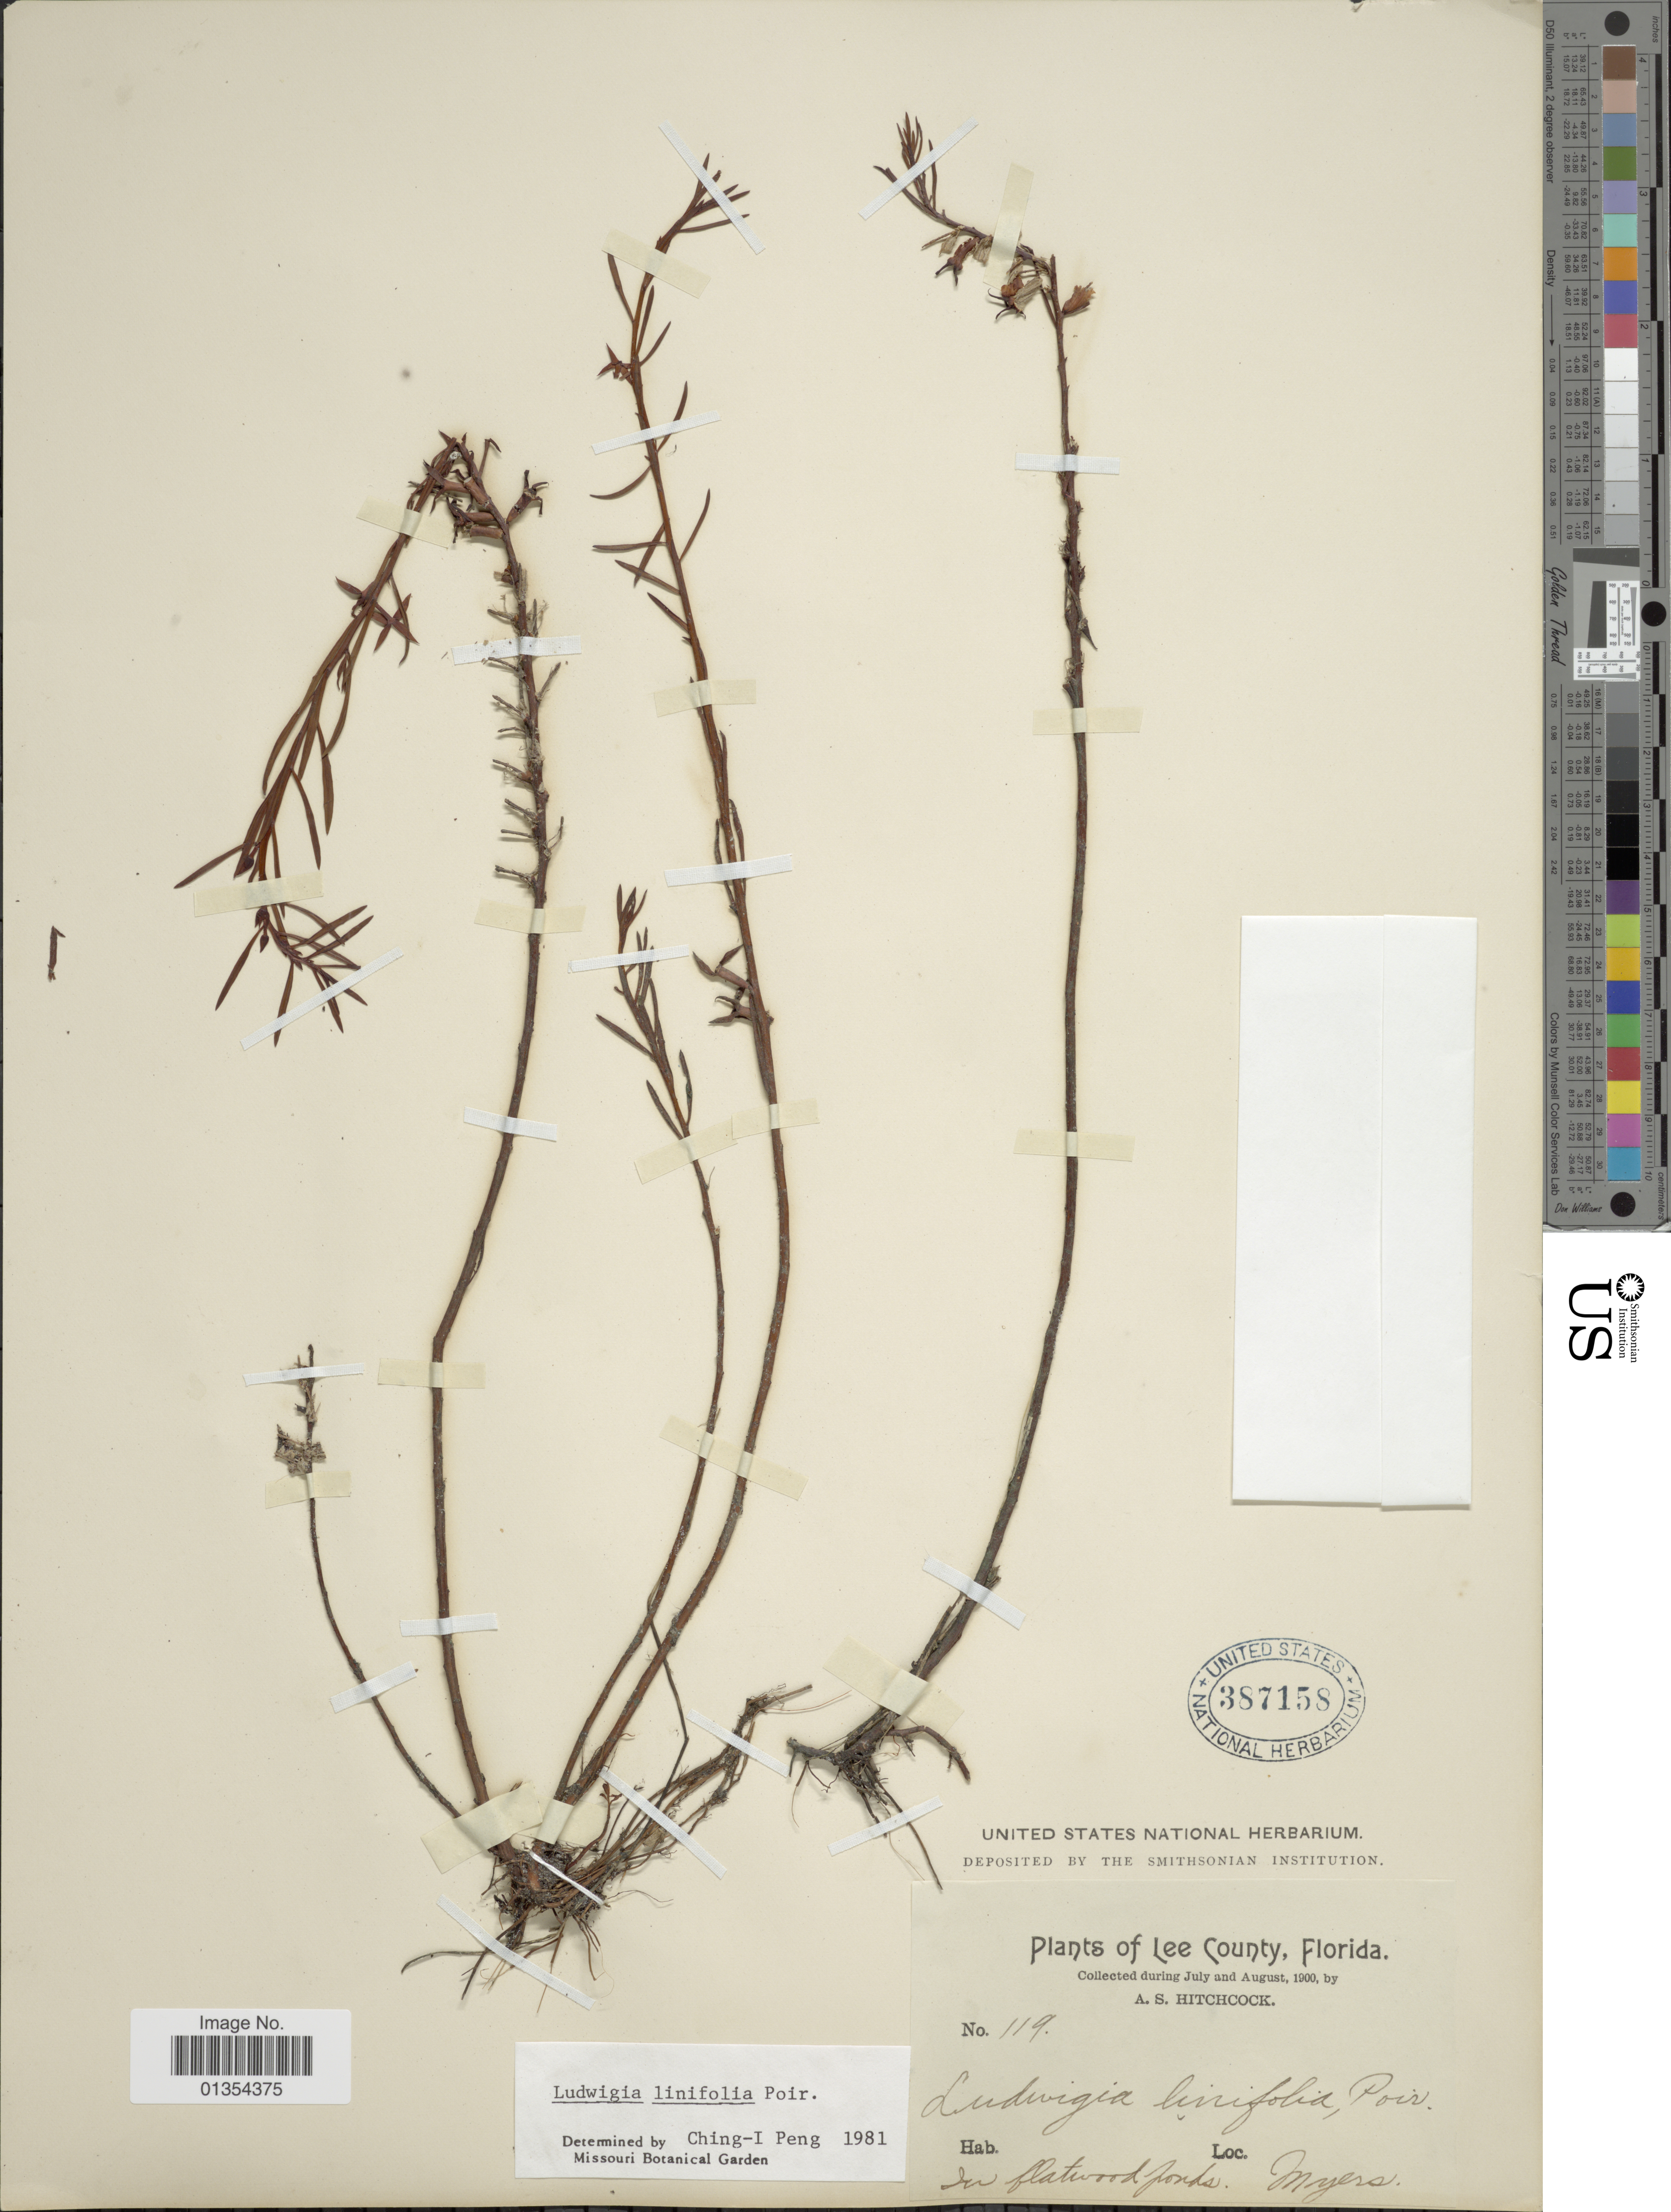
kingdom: Plantae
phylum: Tracheophyta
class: Magnoliopsida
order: Myrtales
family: Onagraceae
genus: Ludwigia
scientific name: Ludwigia linifolia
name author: Poir.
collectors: A. S. Hitchcock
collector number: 119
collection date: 1900-07/1900-08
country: United States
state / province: Florida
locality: Lee County, Myers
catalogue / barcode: US 387158